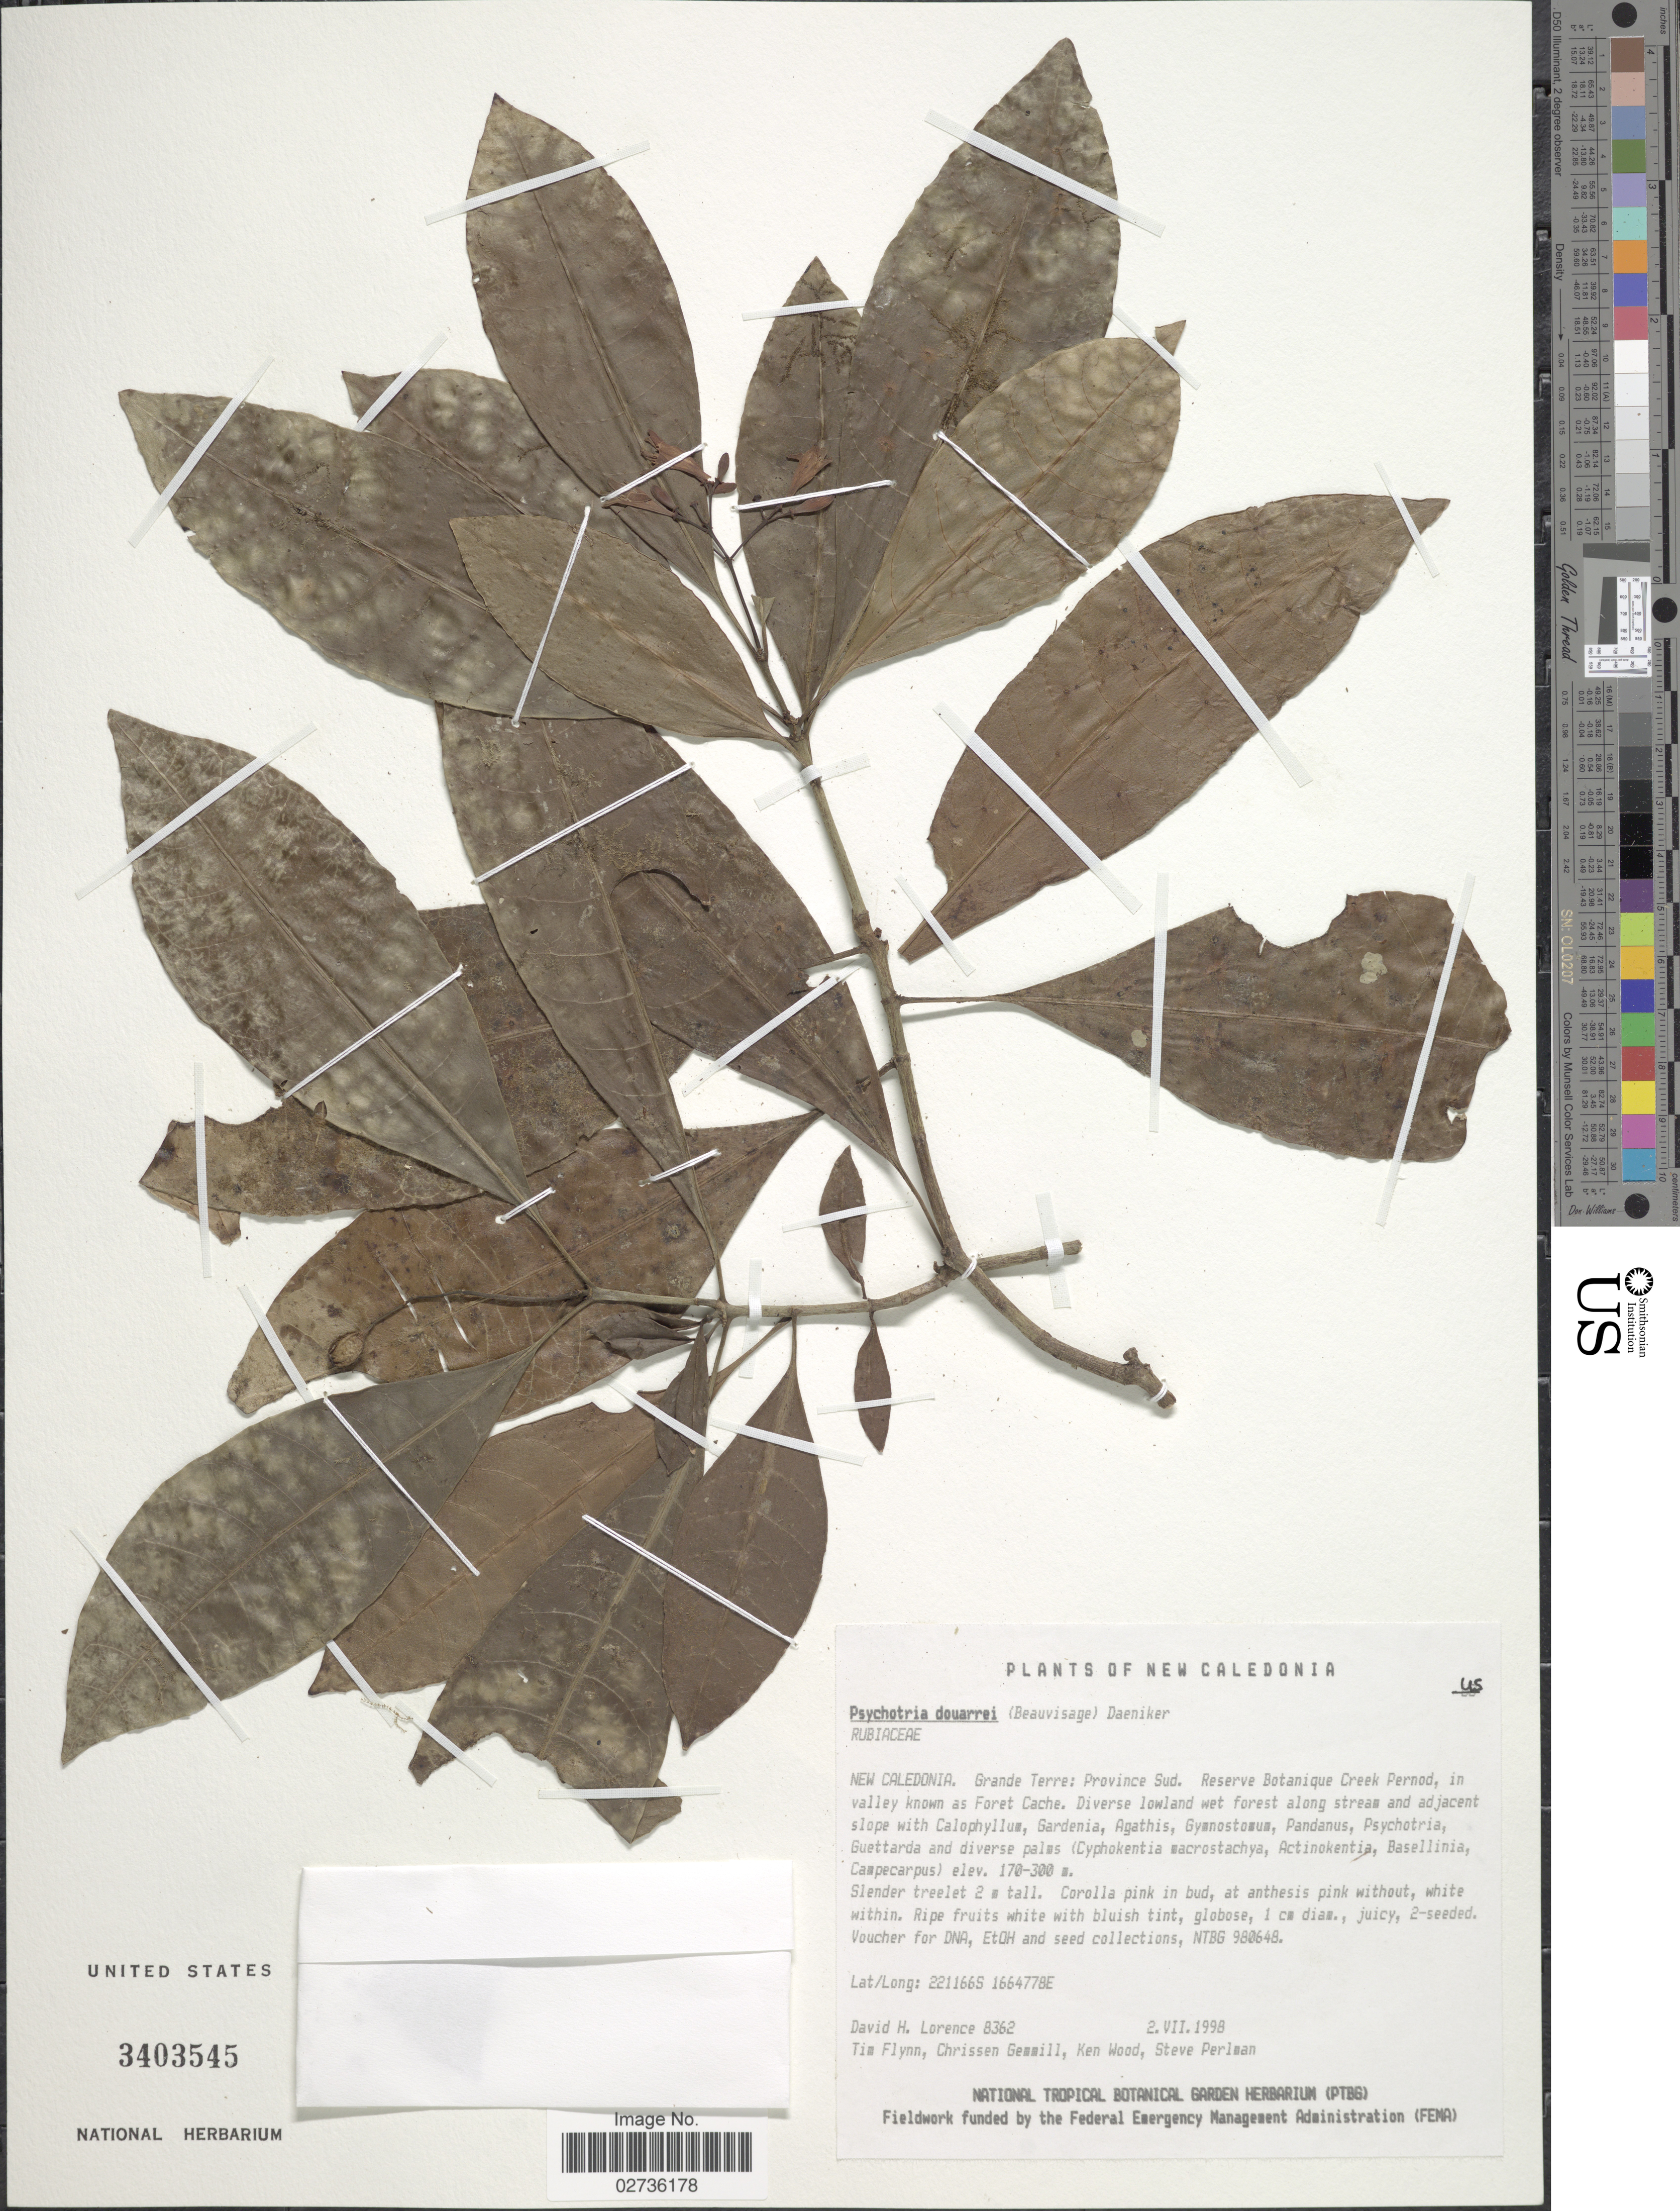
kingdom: Plantae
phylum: Tracheophyta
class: Magnoliopsida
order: Gentianales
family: Rubiaceae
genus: Psychotria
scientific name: Psychotria douarrei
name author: (Beauvis.) Däniker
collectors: D. Lorence, T. Flynn, C. Gemmill, K. R. Wood & S. Perlman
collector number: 8362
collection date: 1998-07-02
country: New Caledonia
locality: New Caledonia. Grande Terre, Province Sud. Reserve Botanique Creek Pernod, in valley known as Foret Cache.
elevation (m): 170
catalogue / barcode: US 3403545